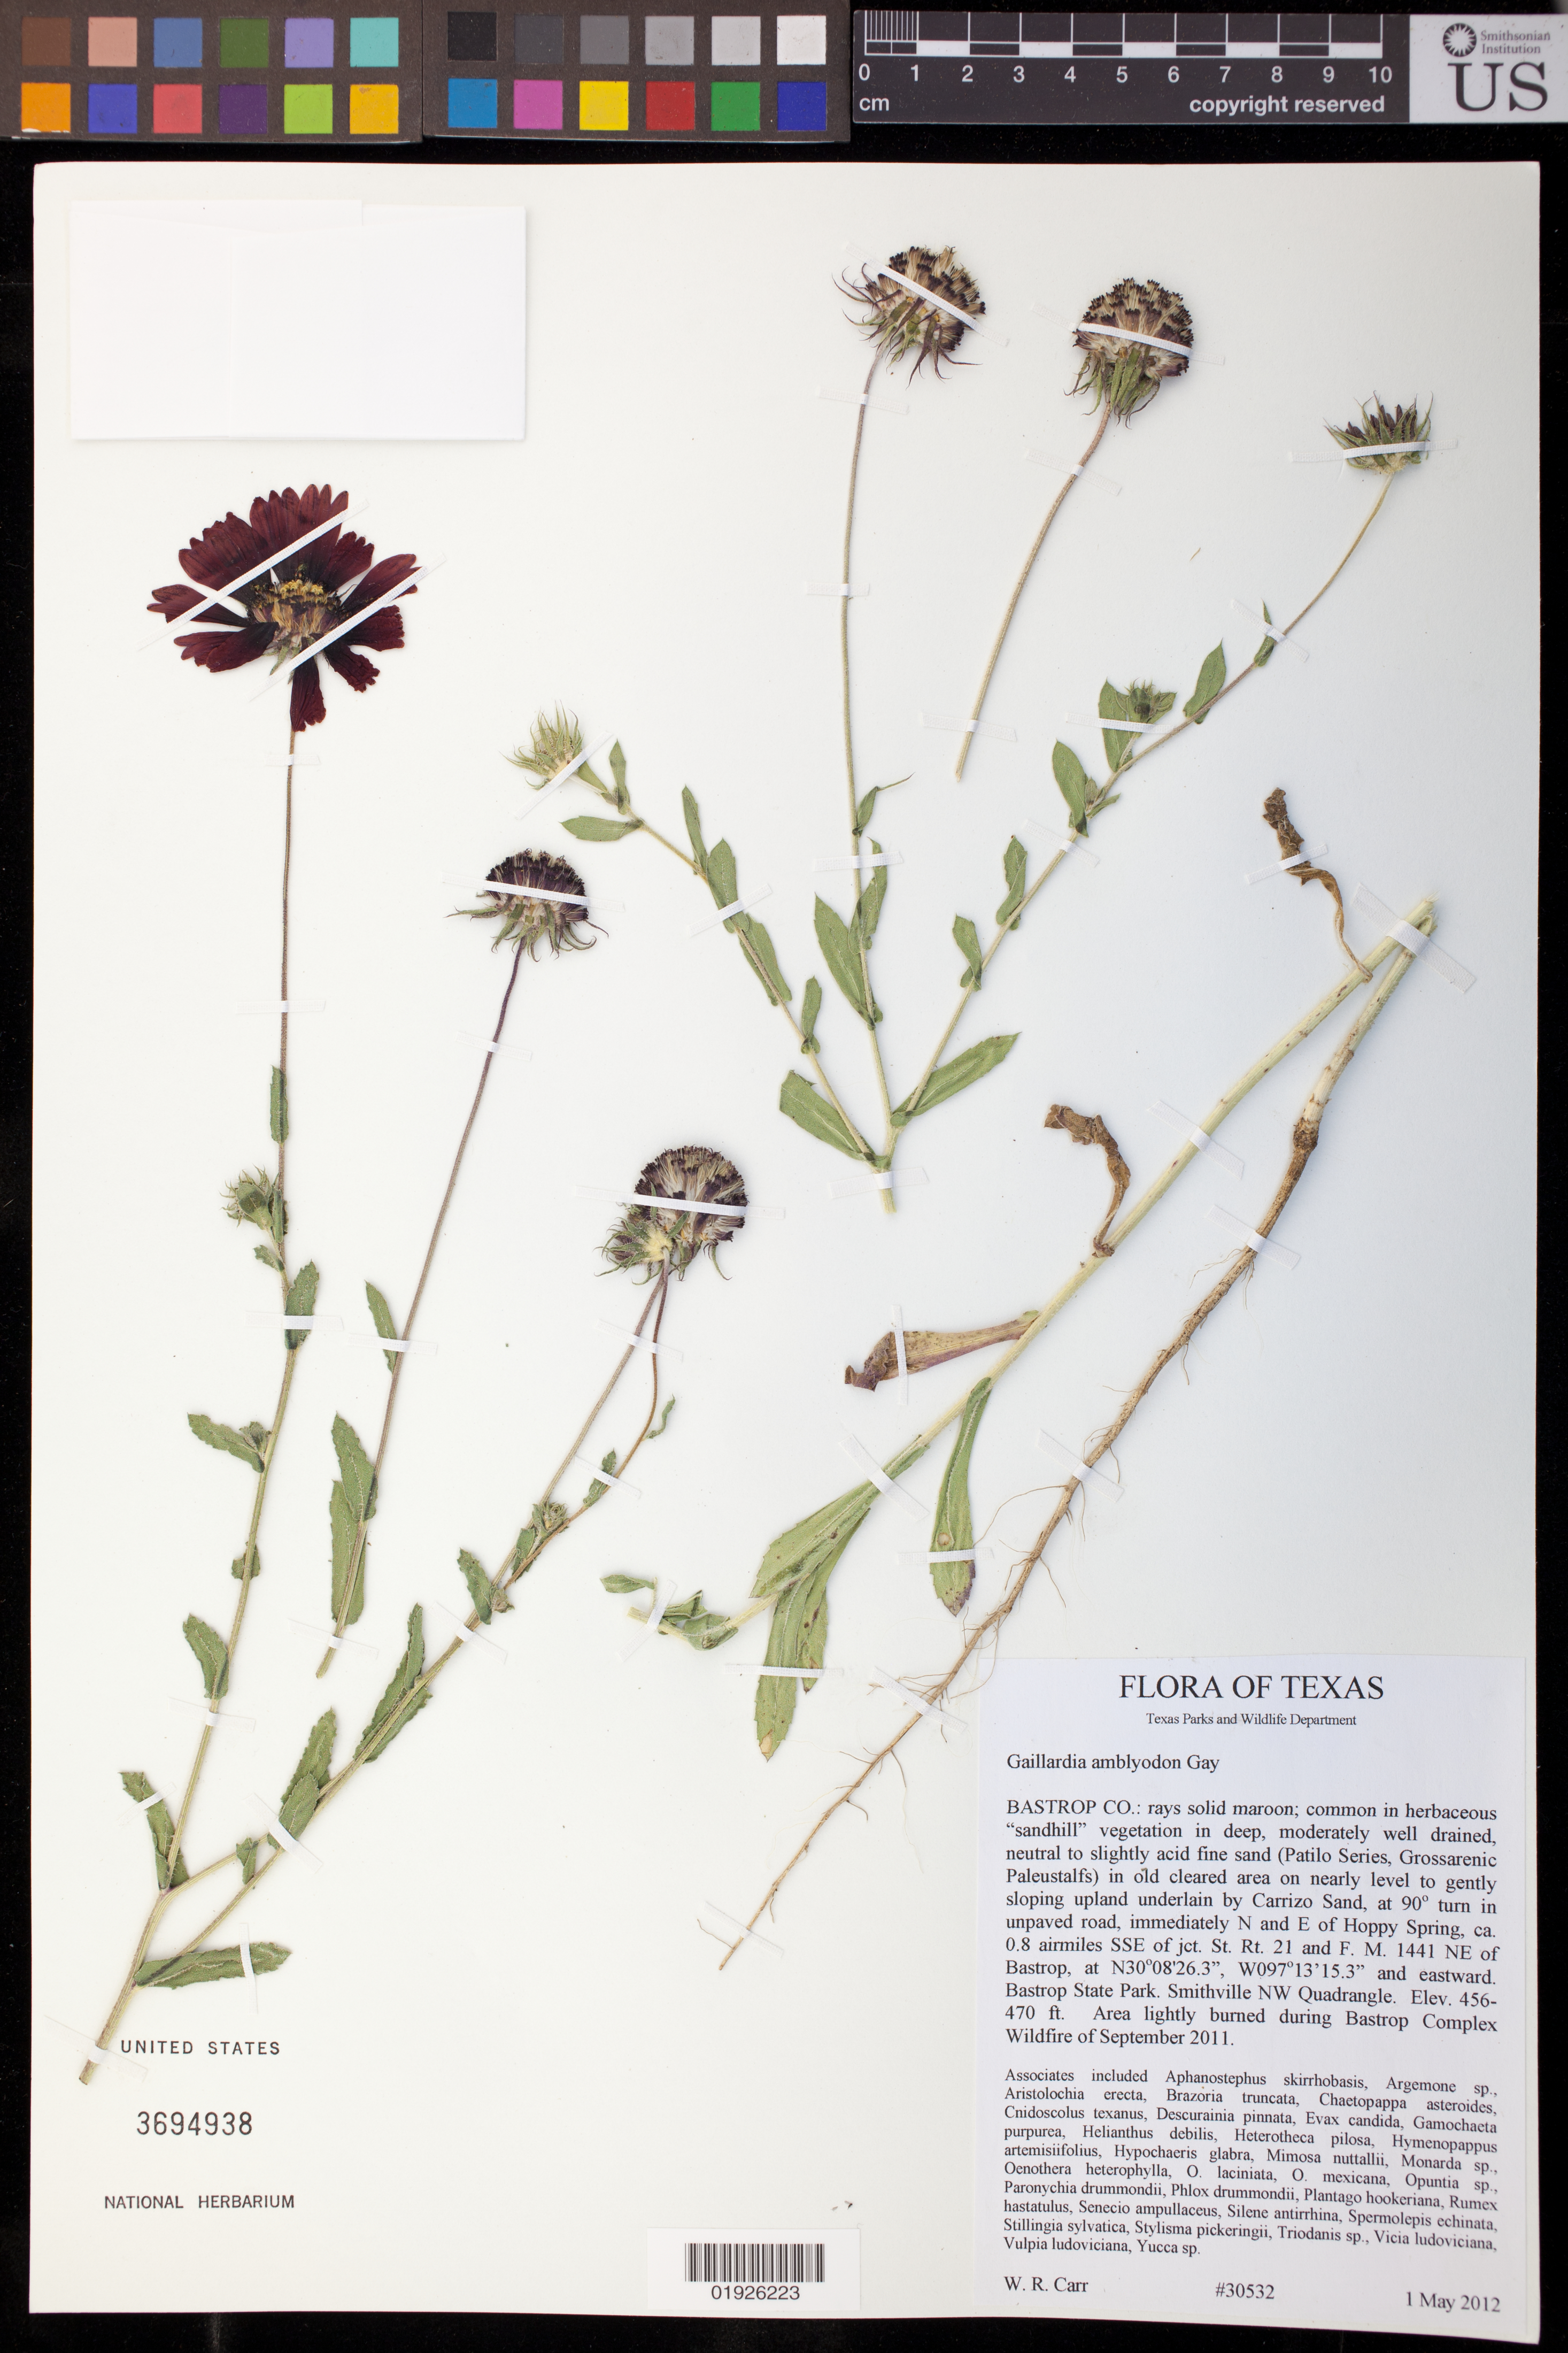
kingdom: Plantae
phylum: Tracheophyta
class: Magnoliopsida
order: Asterales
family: Asteraceae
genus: Gaillardia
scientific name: Gaillardia amblyodon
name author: J. Gay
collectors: W. Carr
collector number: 30532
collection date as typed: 1 May 2012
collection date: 2012-05-01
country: United States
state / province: Texas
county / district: Bastrop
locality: In old cleared area on nearly level to gently sloping upland underlain by Carrizo Sand, at 90° turn in unpaved road, immediately N and E of Hoppy Spring, ca. 0.8 airmiles SSE of jct. St. Rt. 21 and F. M. 1441 NE of Bastrop. Bastrop State Park.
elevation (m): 143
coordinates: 30 08 26.3 N, 097 13 15.3 W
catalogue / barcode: US 3694938